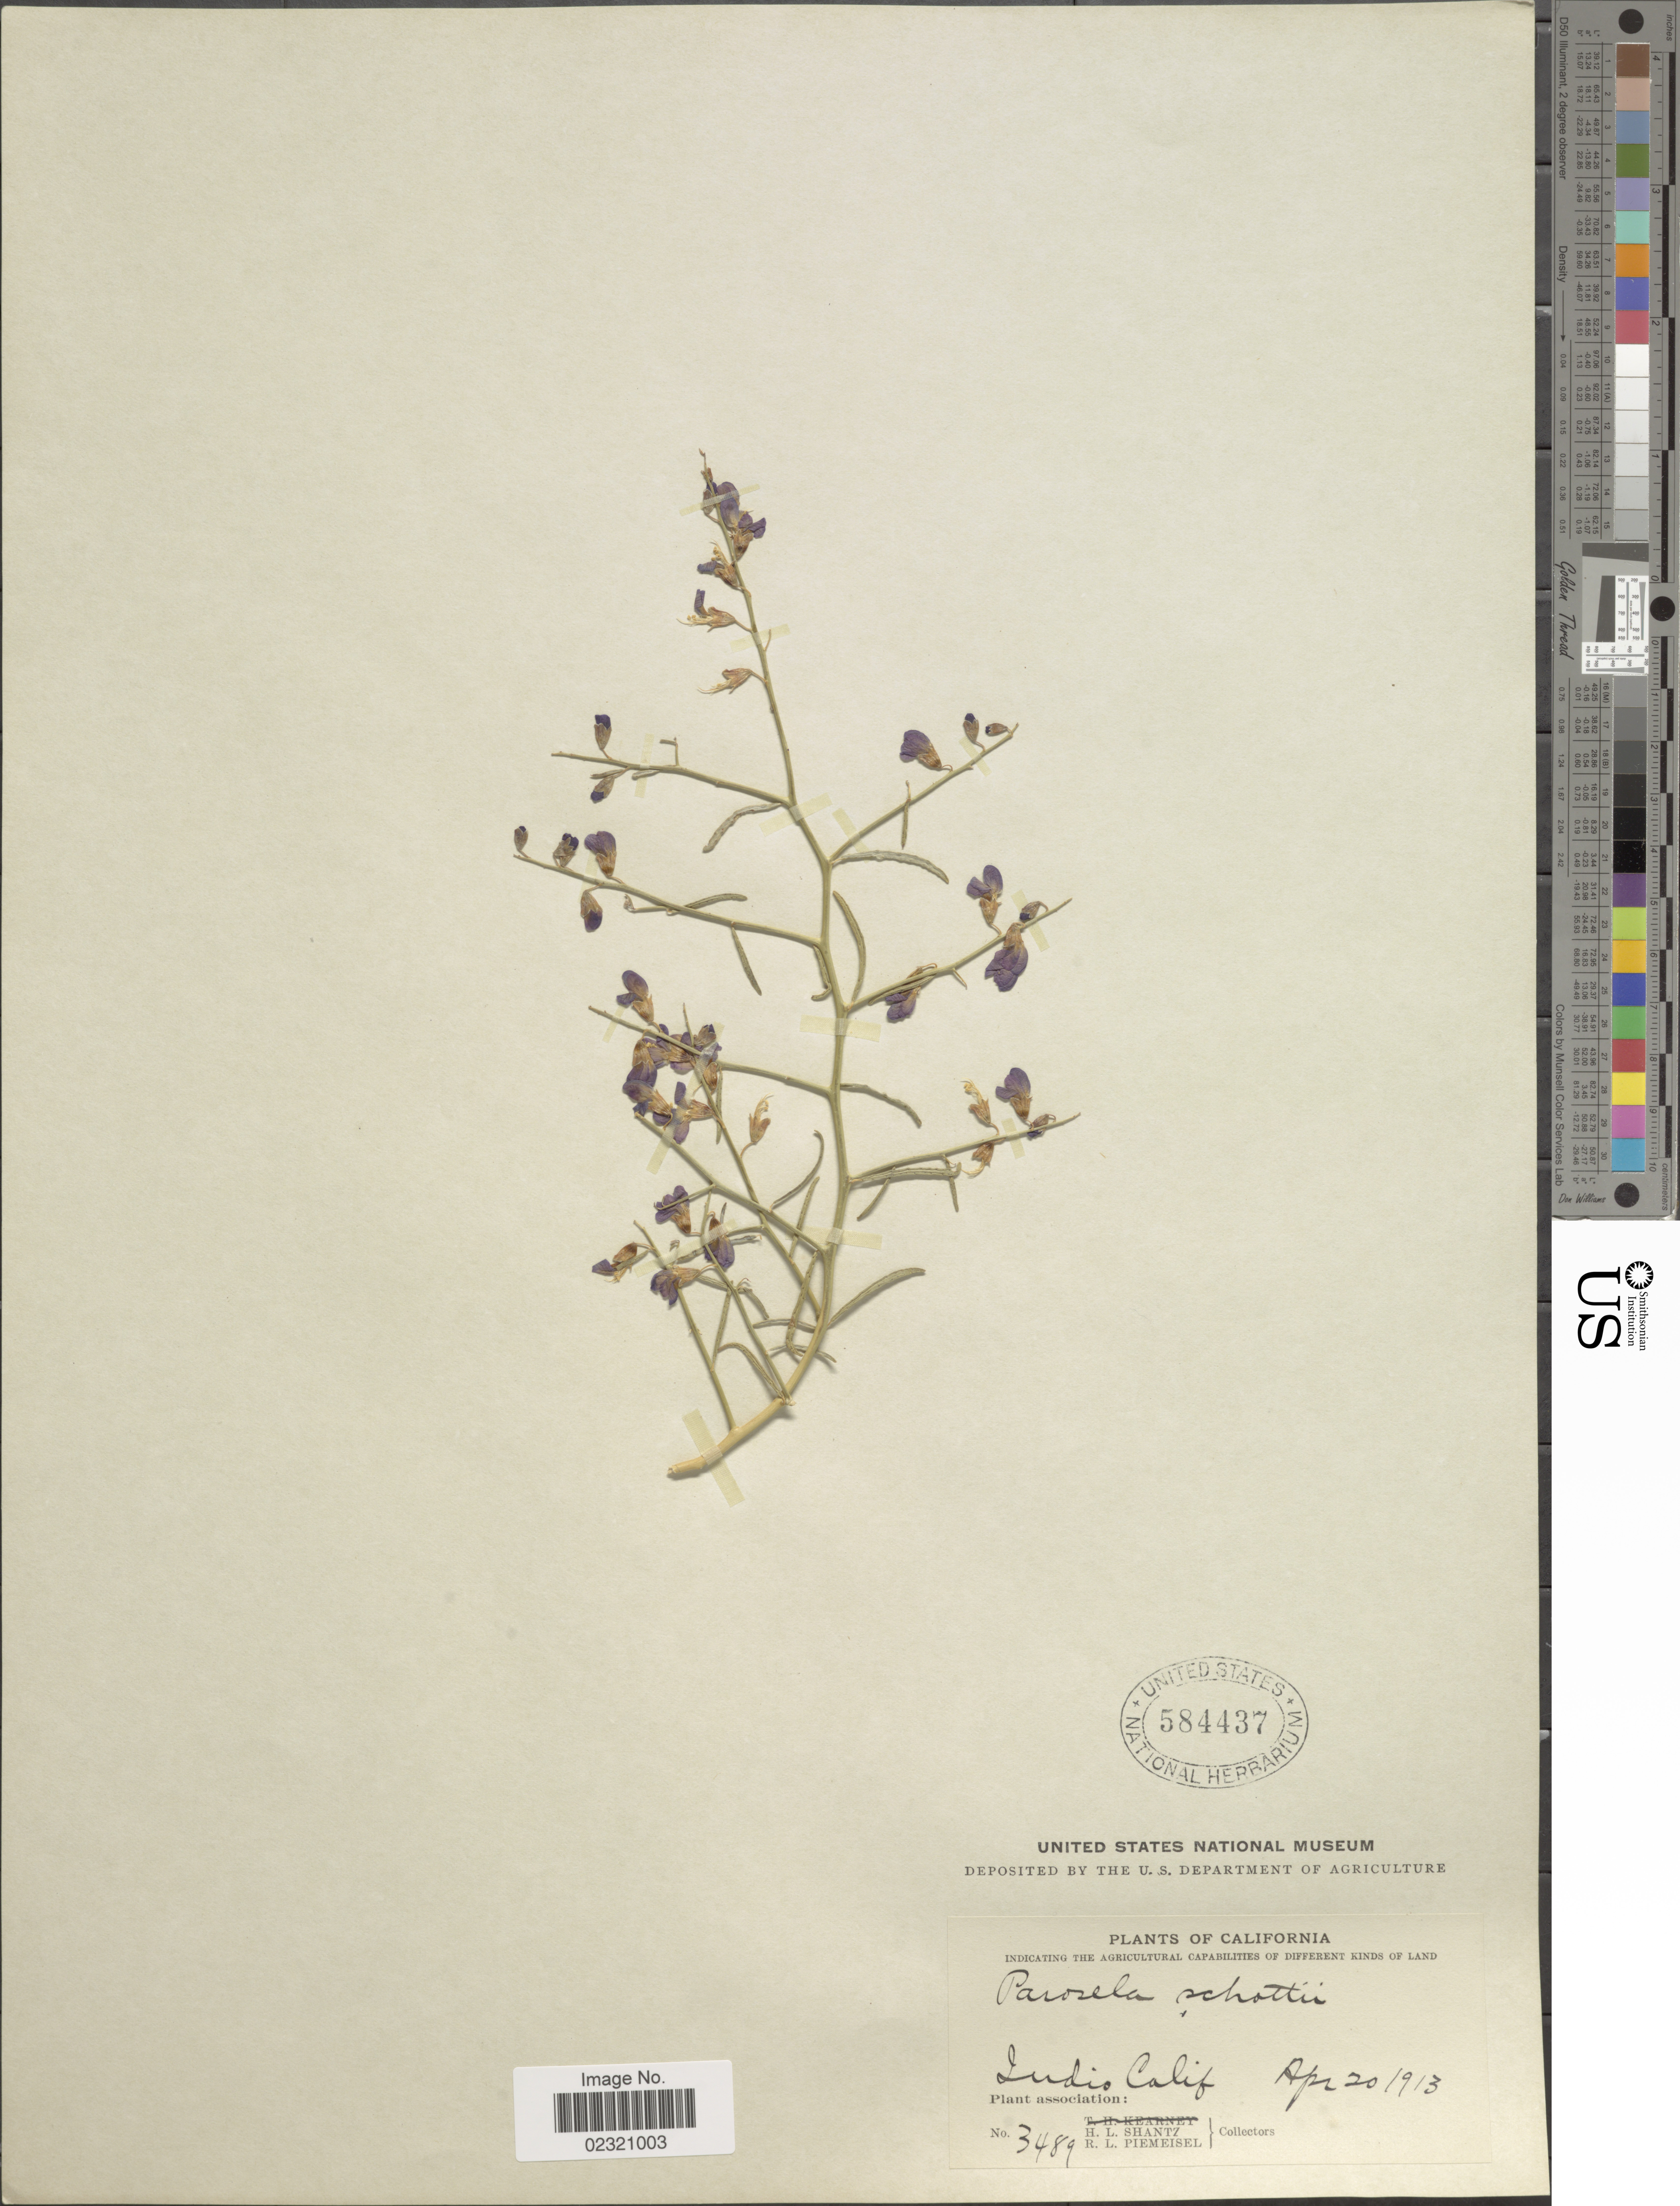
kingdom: Plantae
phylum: Tracheophyta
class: Magnoliopsida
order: Fabales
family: Fabaceae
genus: Psorothamnus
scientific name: Psorothamnus schottii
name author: (Torr.) Barneby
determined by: Strong, M. T., (US), Smithsonian Institution - National Museum of Natural History (UNITED STATES)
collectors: H. Shantz & R. L. Piemeisel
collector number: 3489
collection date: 1913-04-20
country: United States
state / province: California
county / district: Riverside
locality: Indio Calif.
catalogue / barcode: US 584437